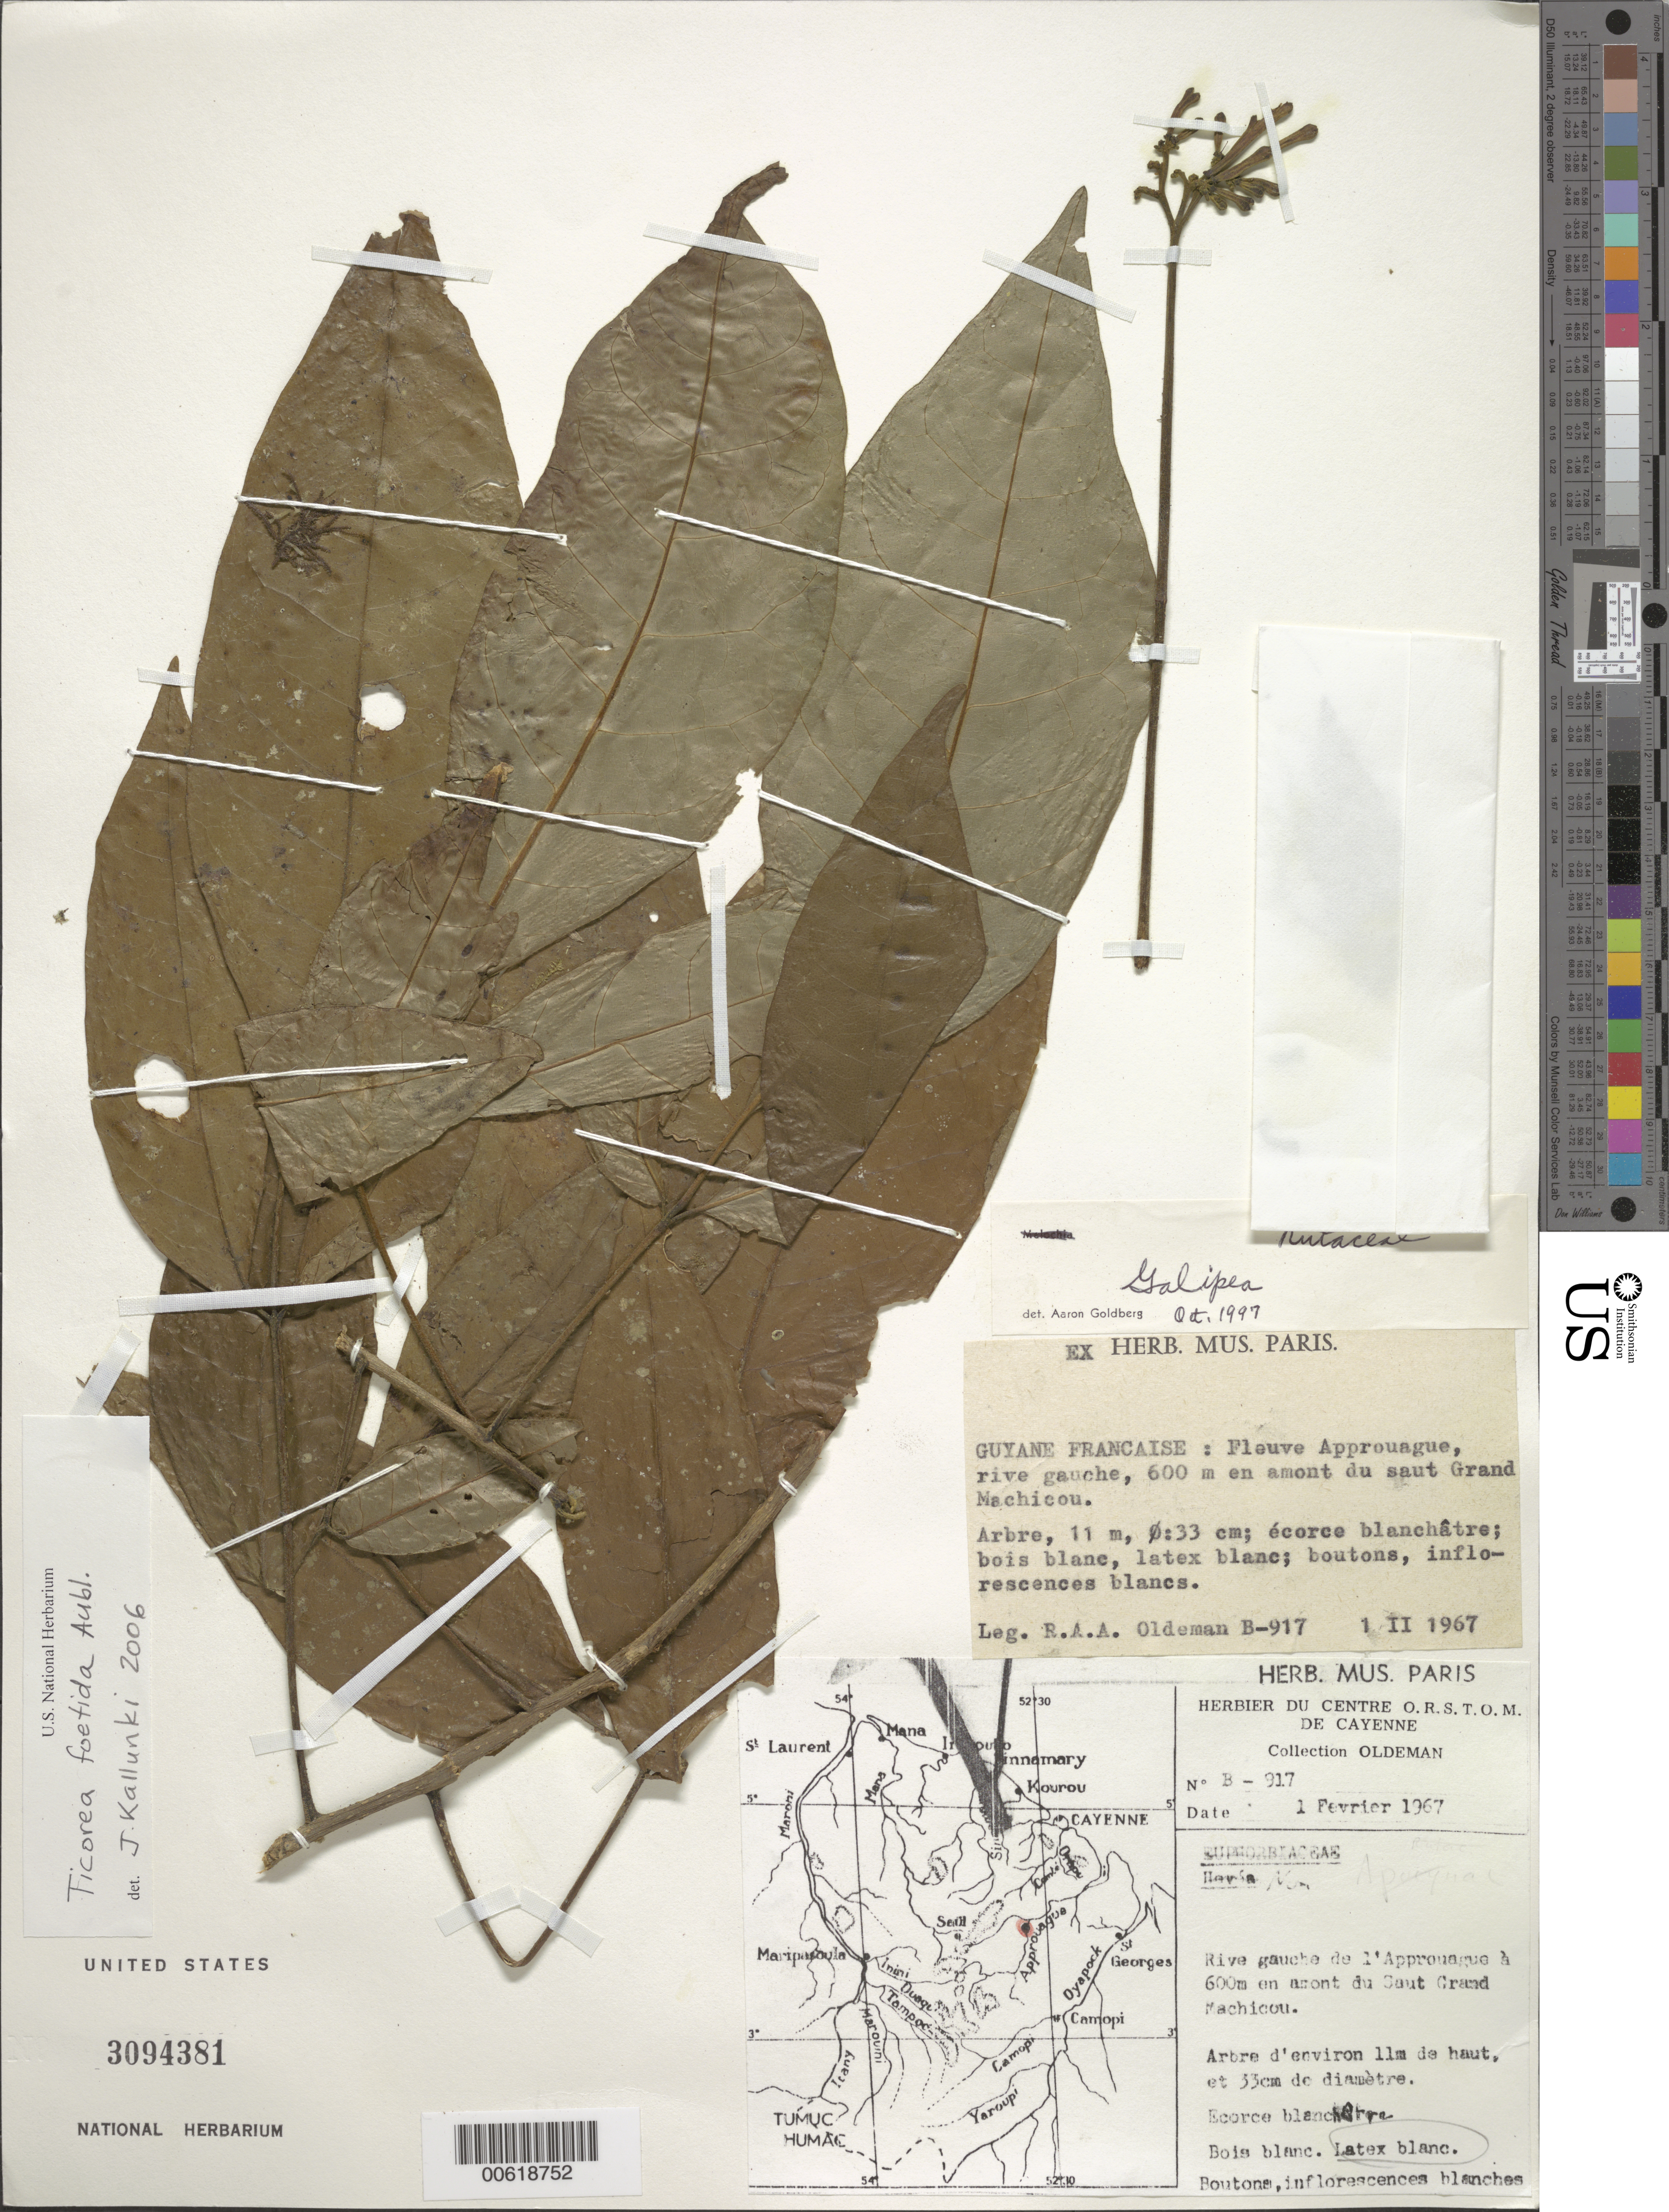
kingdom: Plantae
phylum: Tracheophyta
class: Magnoliopsida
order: Sapindales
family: Rutaceae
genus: Ticorea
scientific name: Ticorea foetida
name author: Aubl.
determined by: Kallunki, Jacquelyn A.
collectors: R. Oldeman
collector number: B 917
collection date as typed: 1-Feb-67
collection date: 1967-02-01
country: French Guiana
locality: Approuague R., à 600 km en amont du saut Grand Machicou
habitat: Left bank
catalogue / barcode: US 3094381